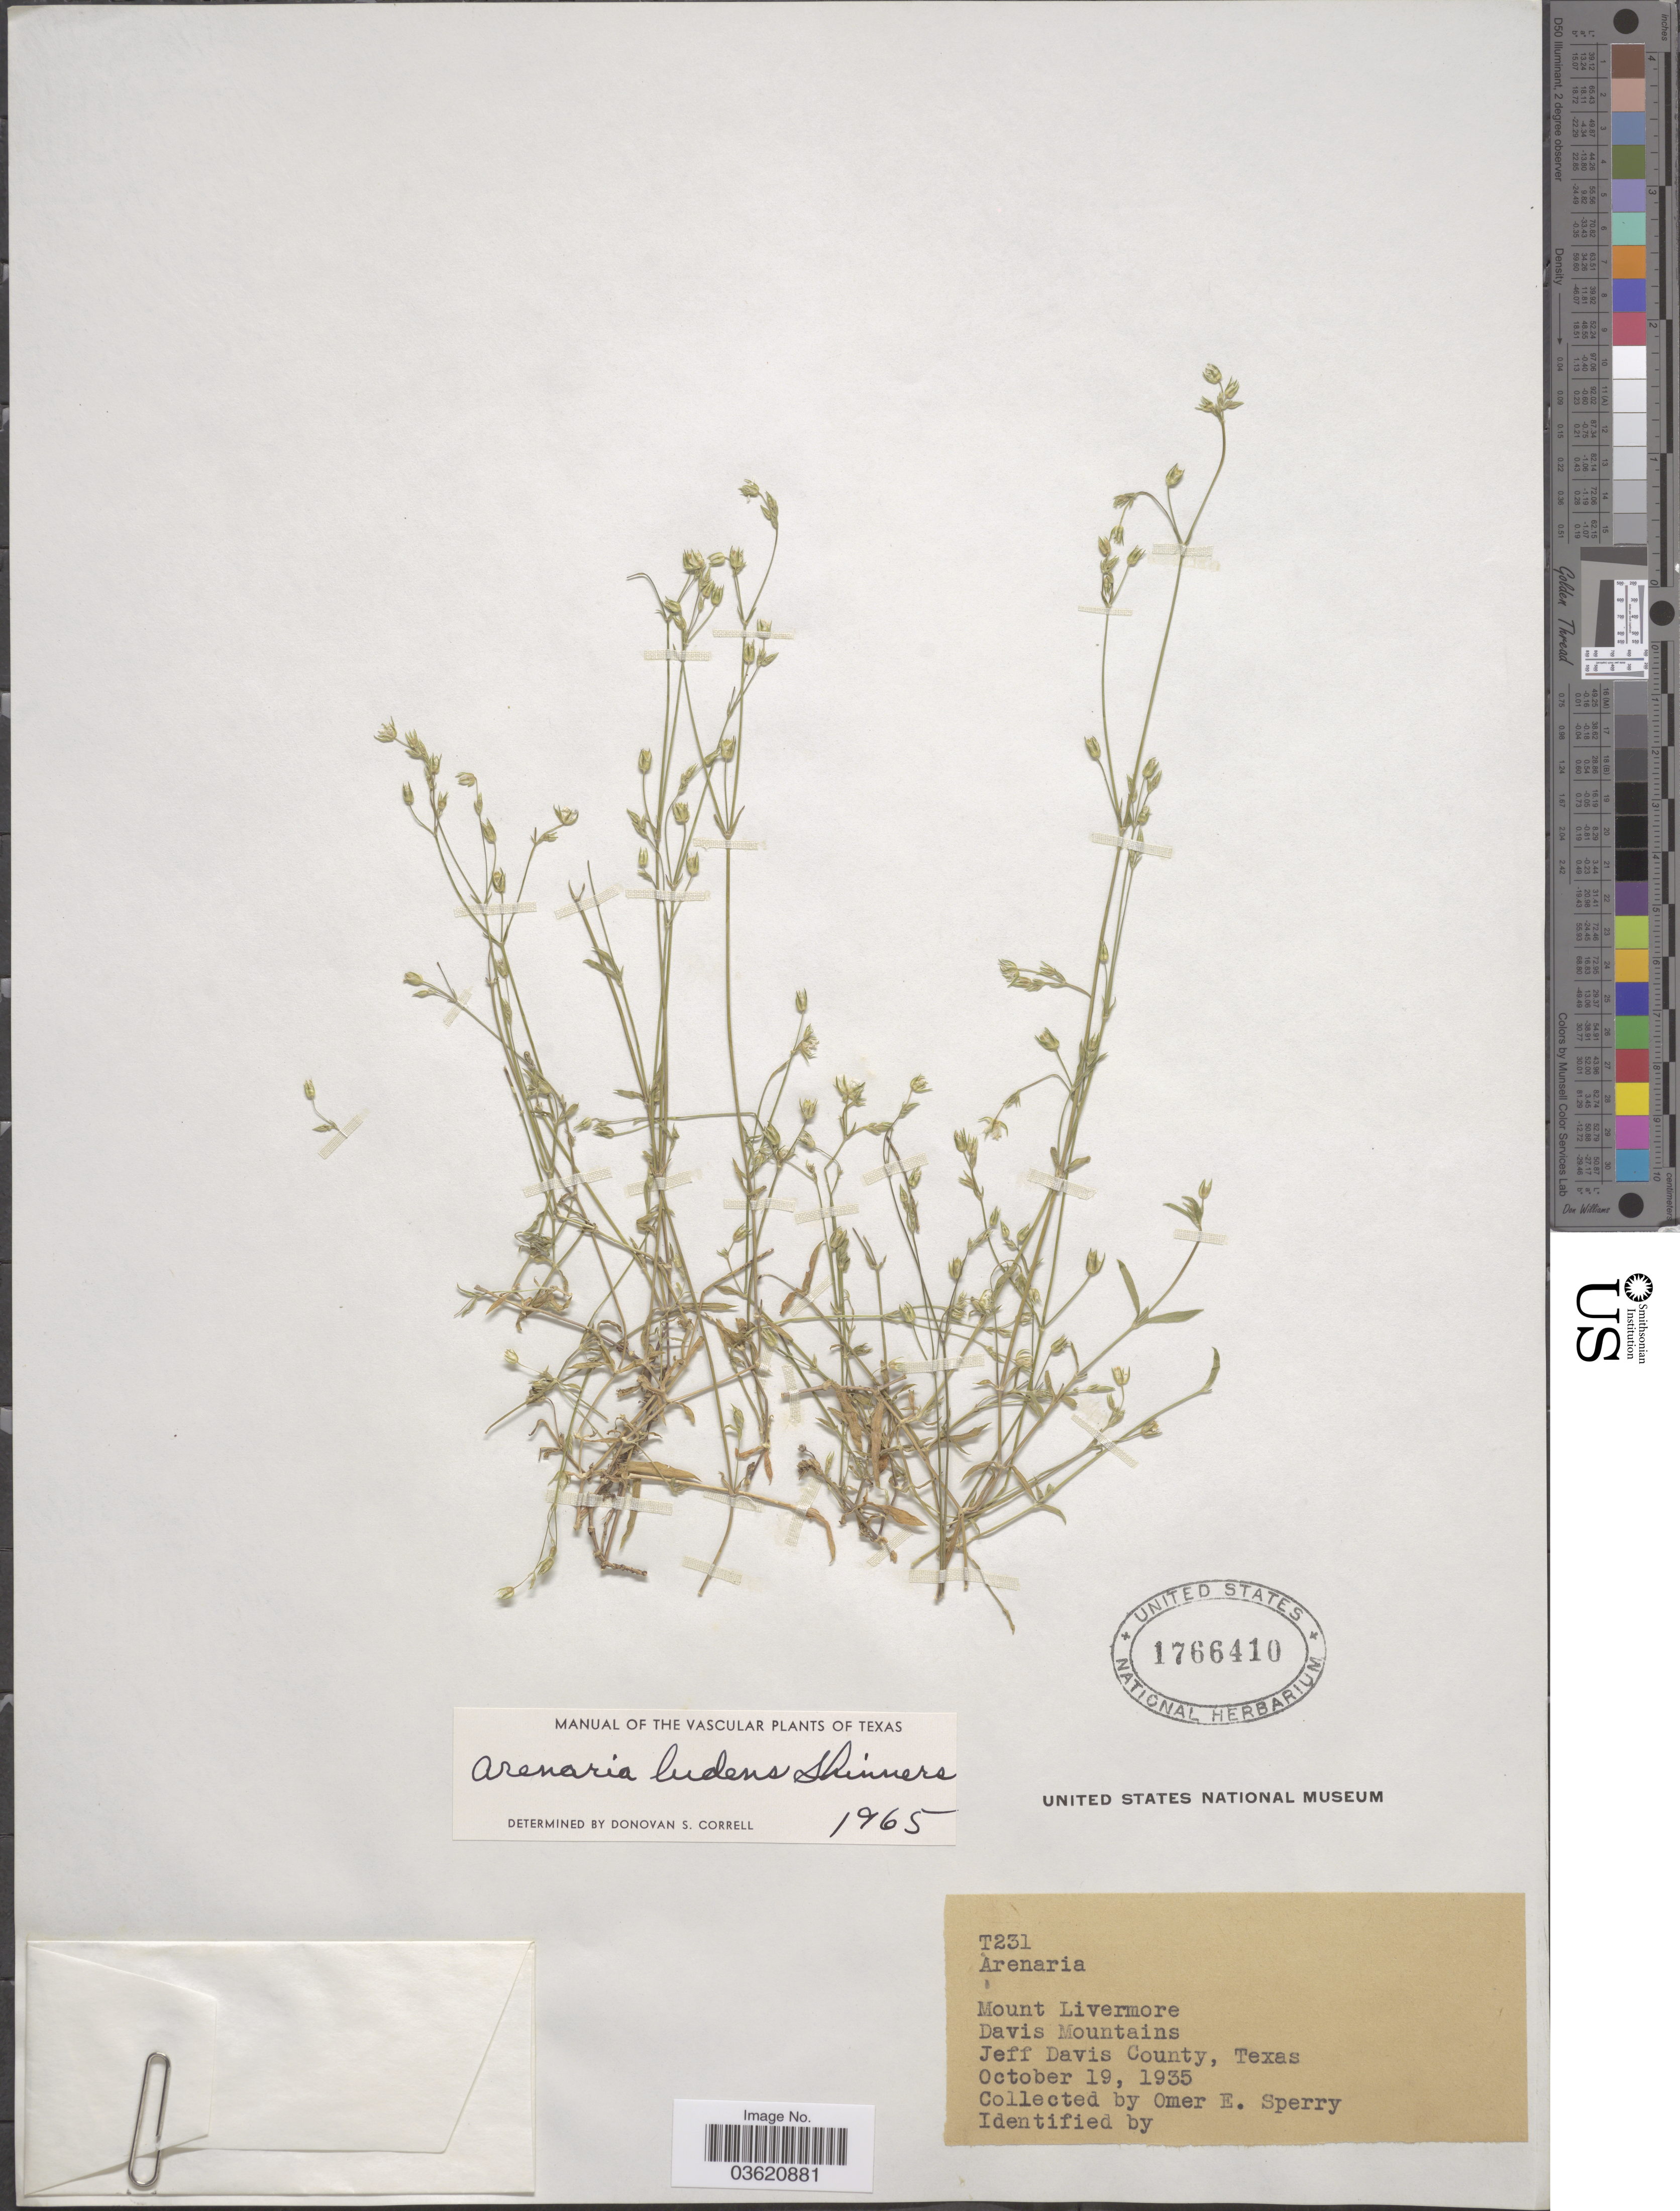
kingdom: Plantae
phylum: Tracheophyta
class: Magnoliopsida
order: Caryophyllales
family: Caryophyllaceae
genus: Arenaria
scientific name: Arenaria ludens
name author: Shinners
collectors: O. E. Sperry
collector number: T231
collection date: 1935-10-19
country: United States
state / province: Texas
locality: Mount Livermore. Davis Mountains. Jeff Davis County.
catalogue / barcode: US 1766410